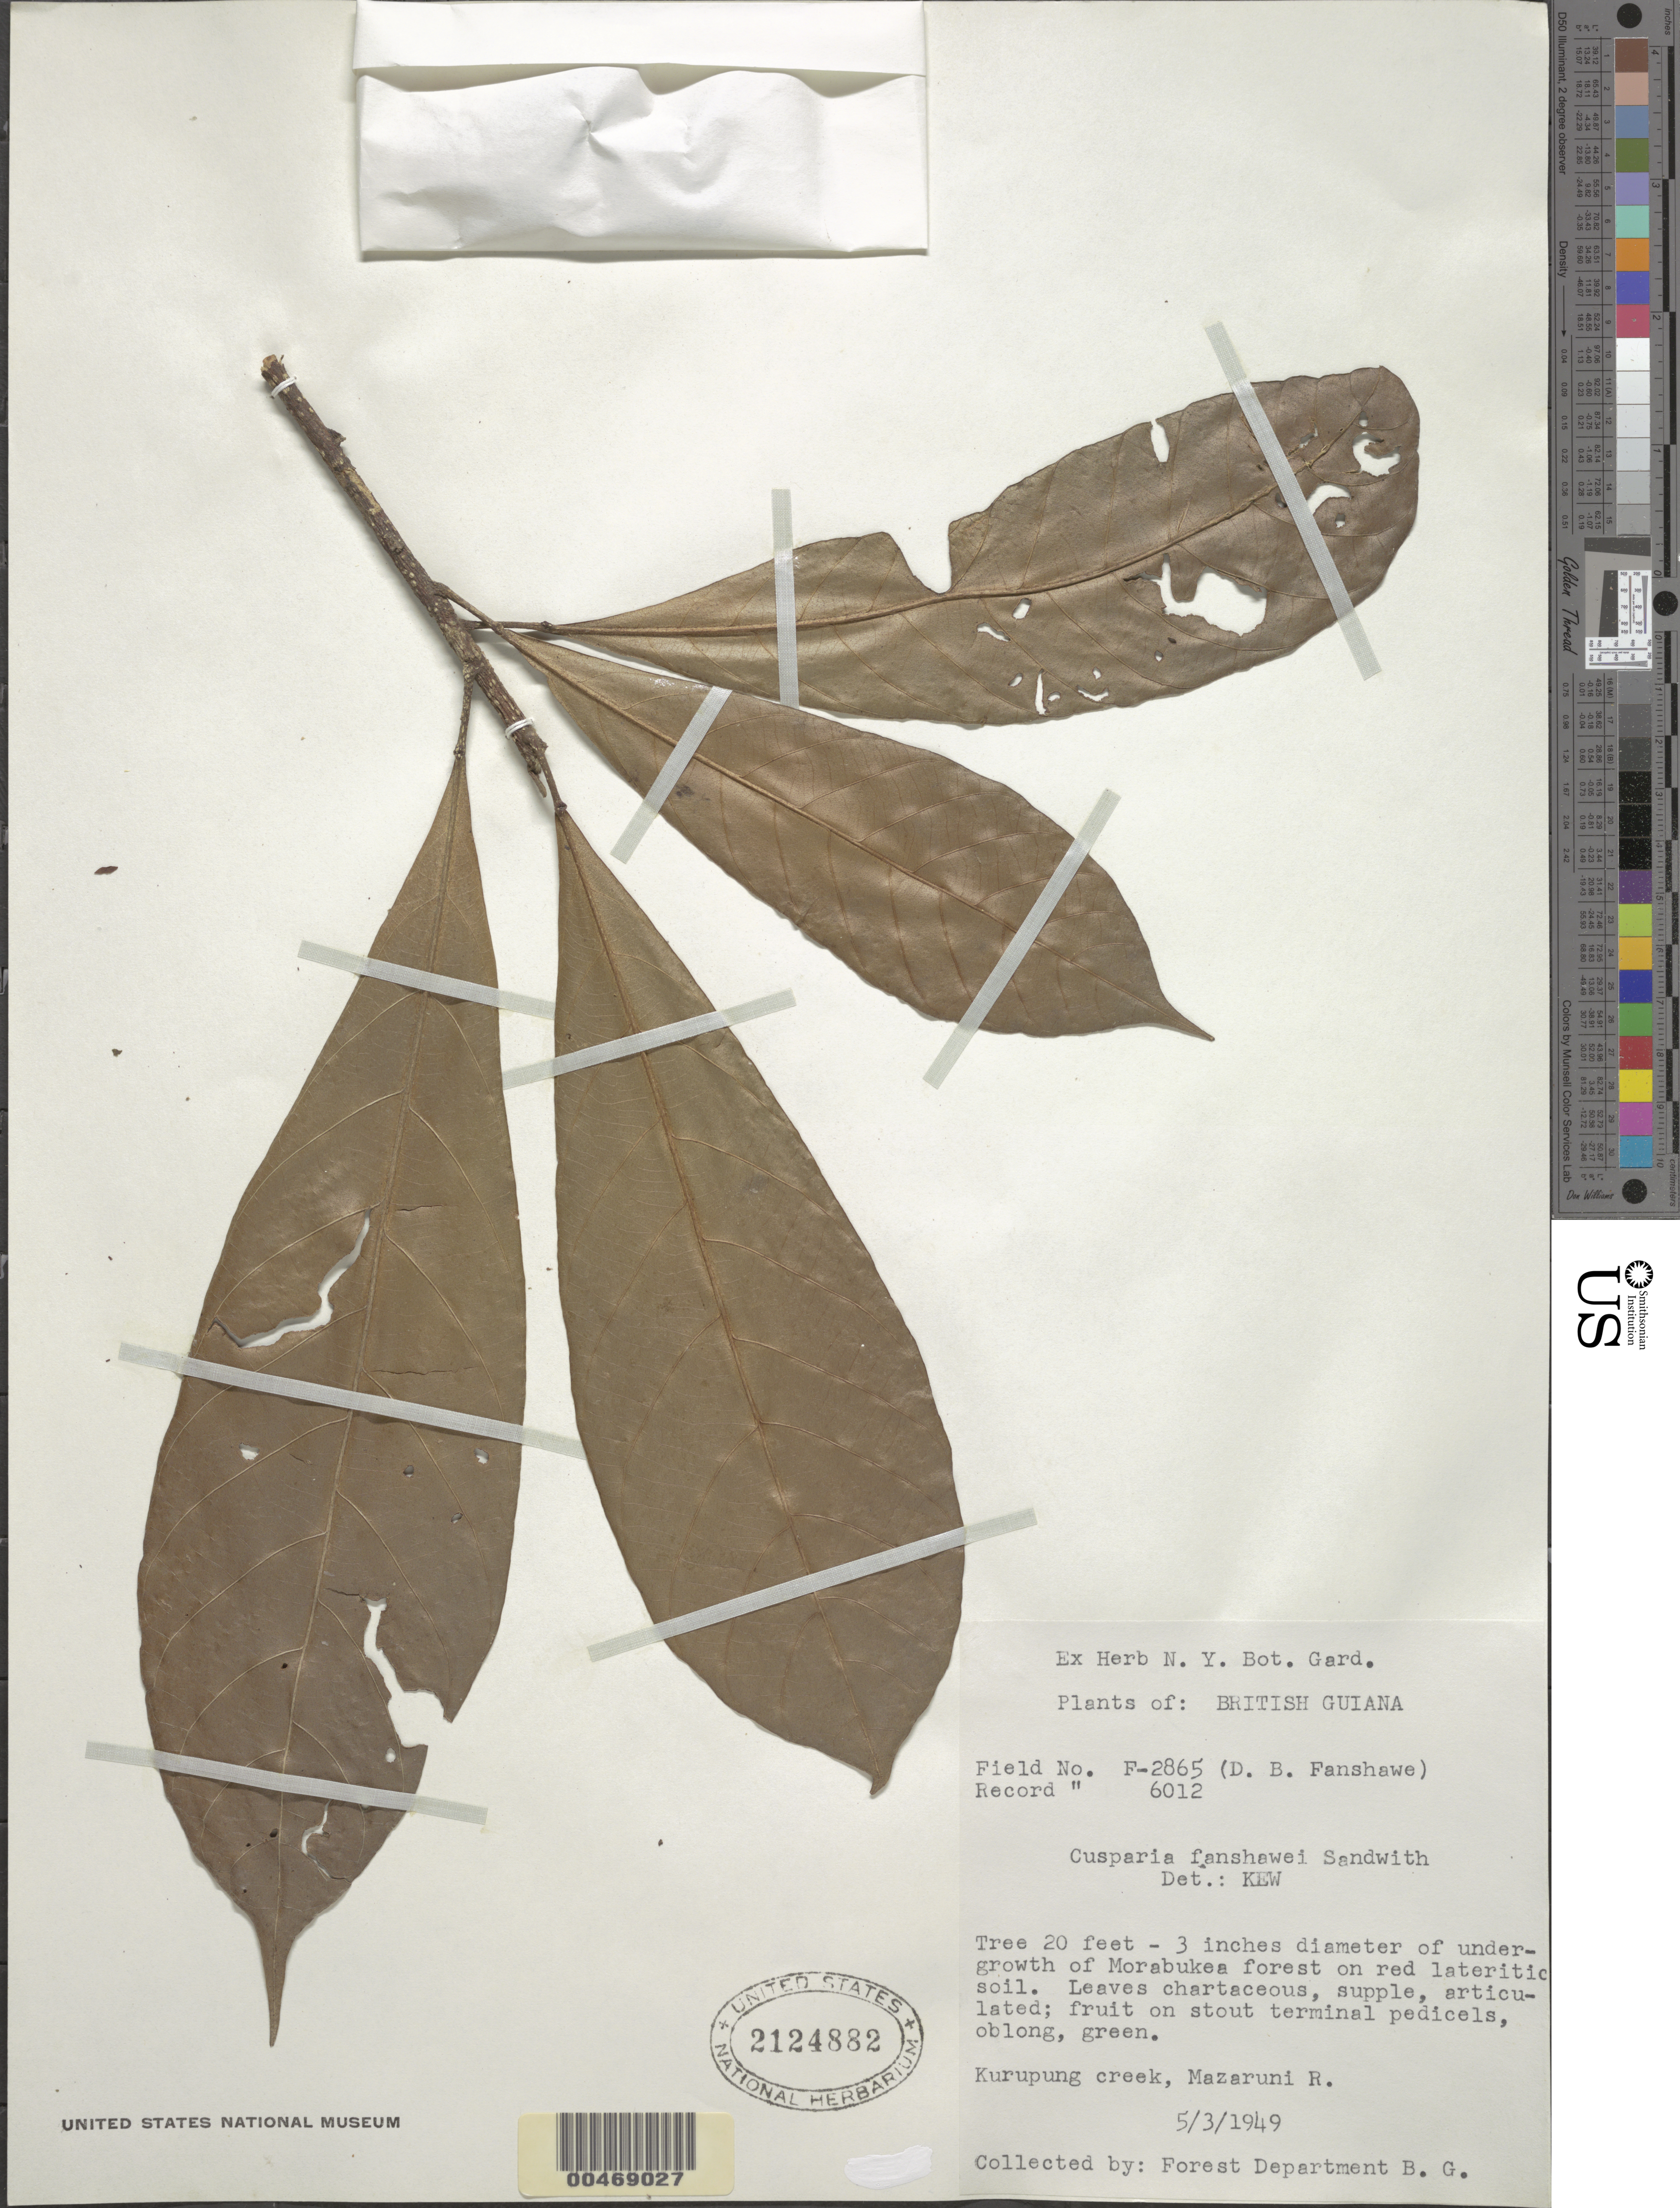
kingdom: Plantae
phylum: Tracheophyta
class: Magnoliopsida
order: Sapindales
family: Rutaceae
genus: Angostura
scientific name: Angostura fanshawei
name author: (Sandwith) Albuq.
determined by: Kallunki, Jacquelyn A.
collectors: A. Persaud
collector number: CAP 278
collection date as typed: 13-Apr-85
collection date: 1985-04-13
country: Guyana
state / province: Cuyuni-Mazaruni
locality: Mahdia R., Eagle Mt. Govt. Rest House, Bartica-Potaro Road, near mile 115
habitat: Eschwulera,Dicymbe forest on lateritic ironstone soil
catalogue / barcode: US 2124882